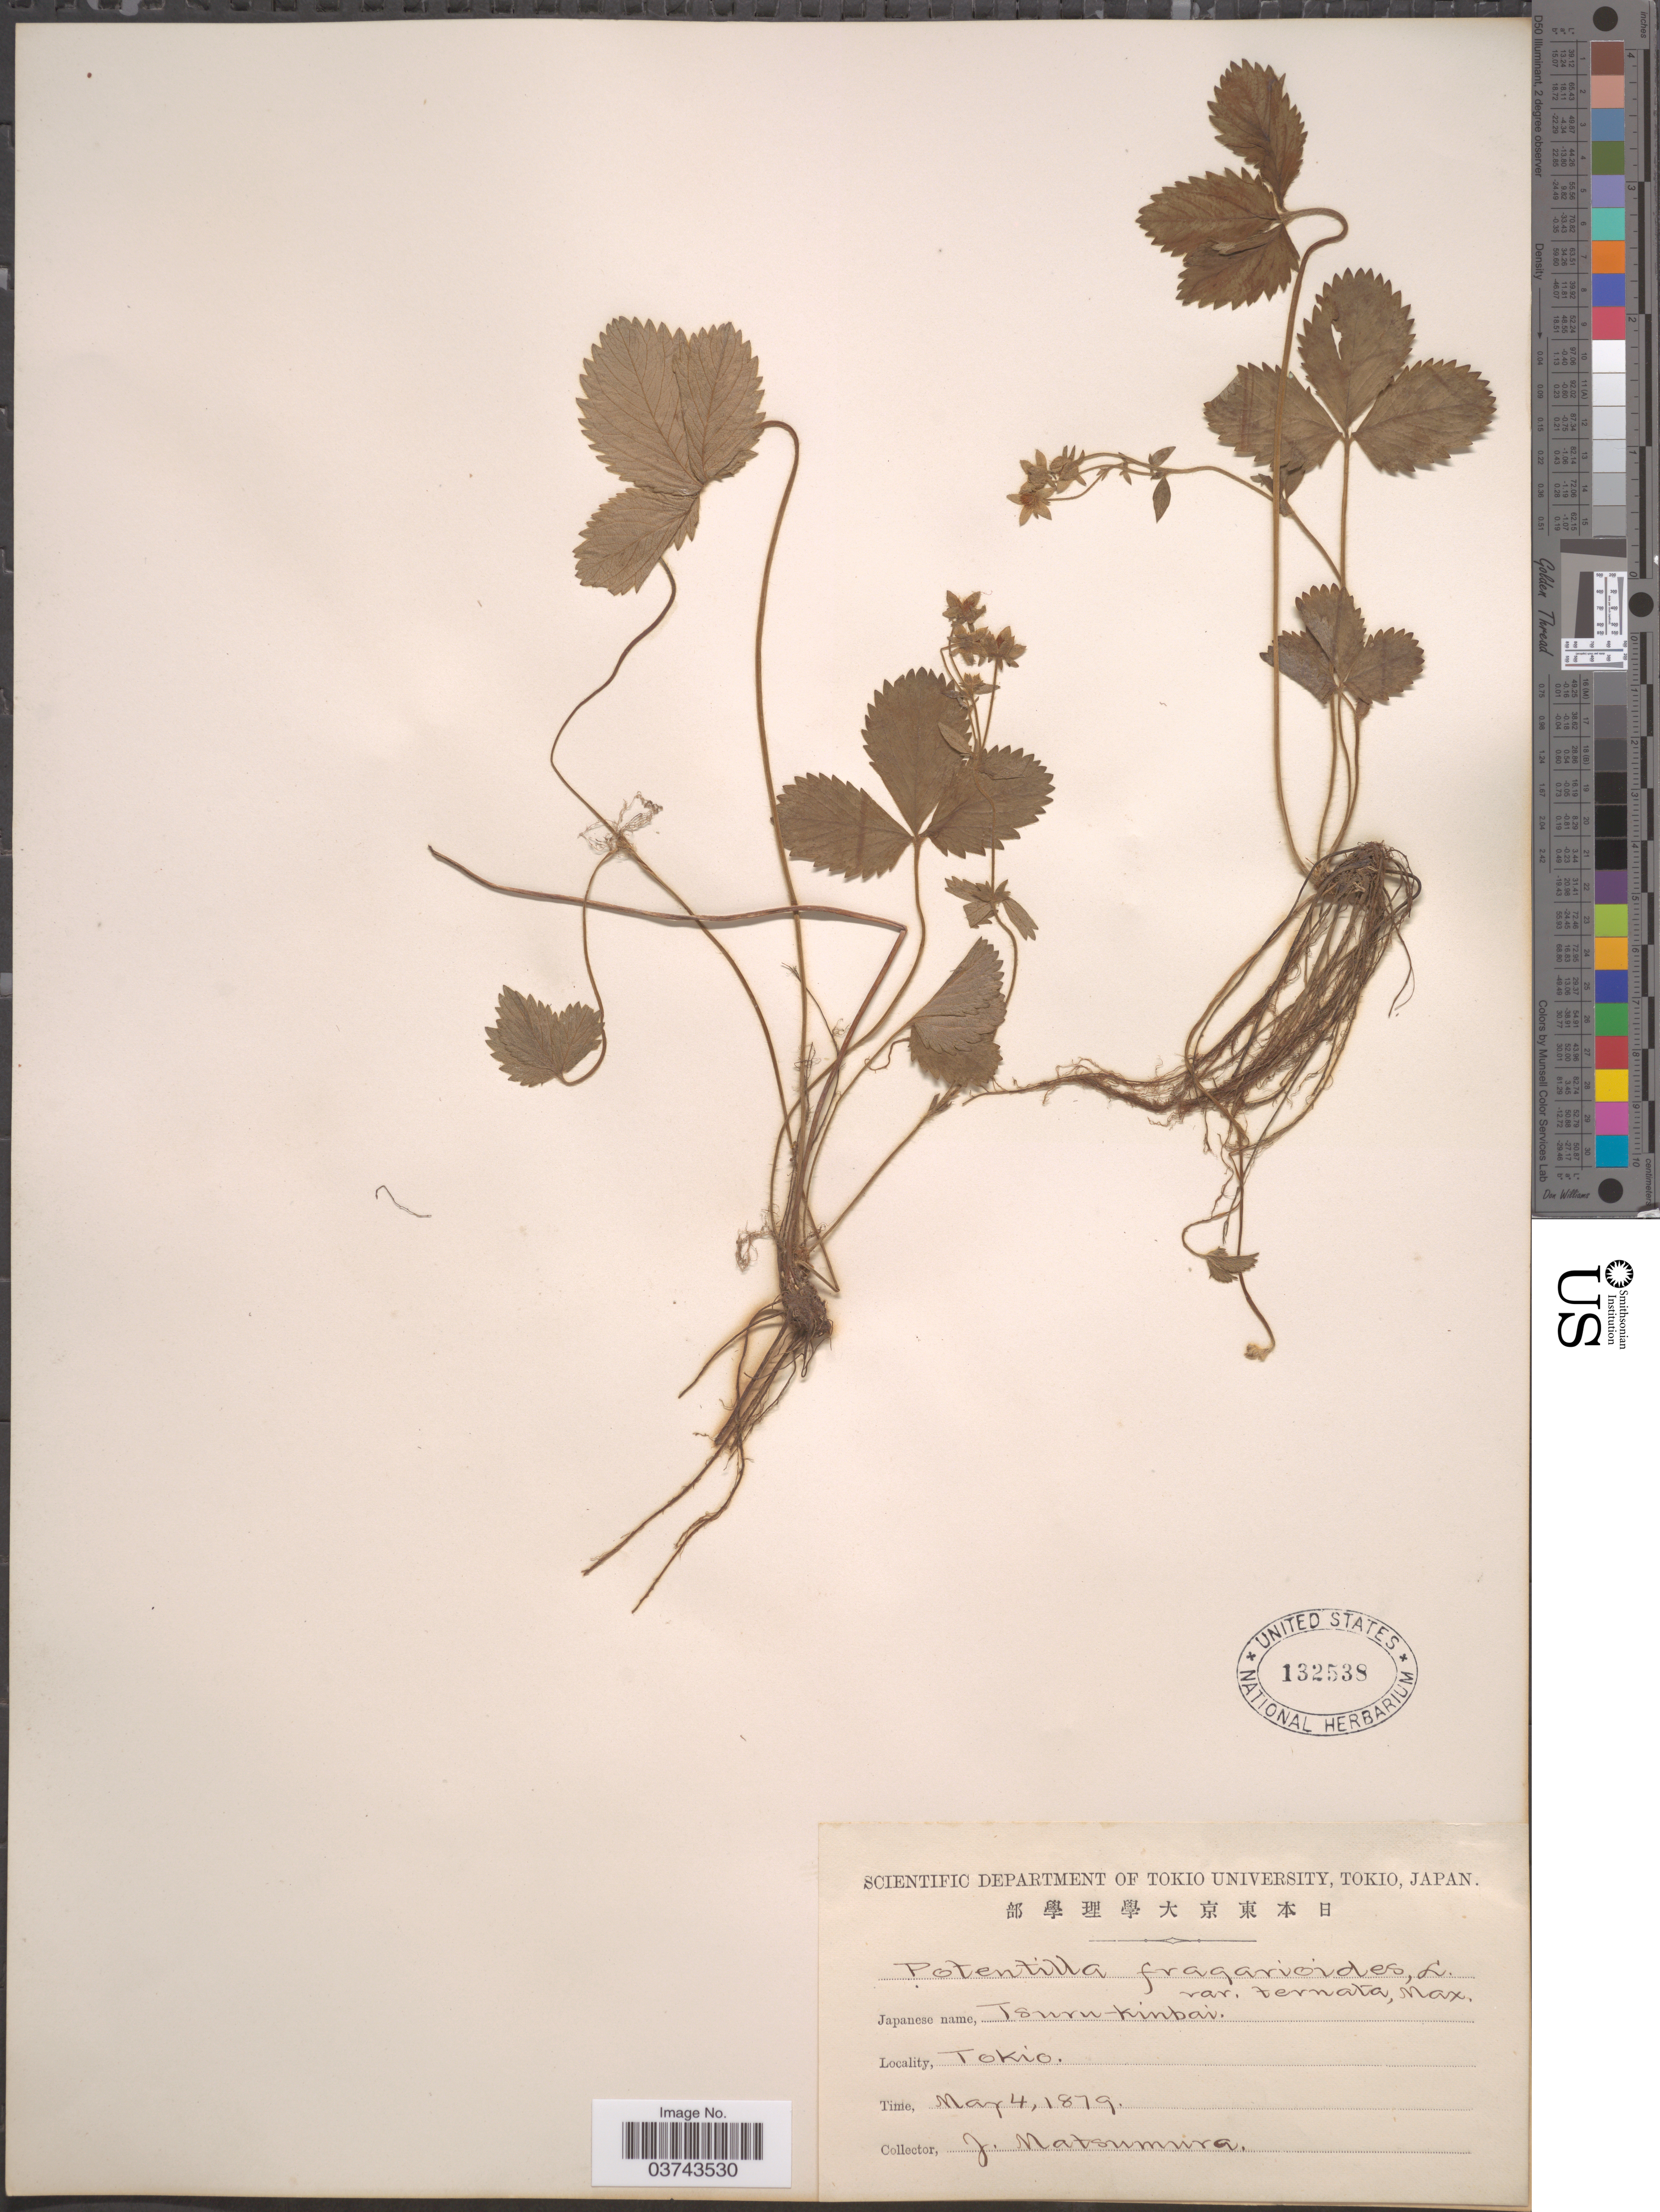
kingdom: Plantae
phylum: Tracheophyta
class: Magnoliopsida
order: Rosales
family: Rosaceae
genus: Potentilla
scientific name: Potentilla fragarioides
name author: L.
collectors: J. Natsumura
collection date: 1879-05-04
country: Japan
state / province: Tokyo, Federal City of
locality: Tokio.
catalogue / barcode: US 132538